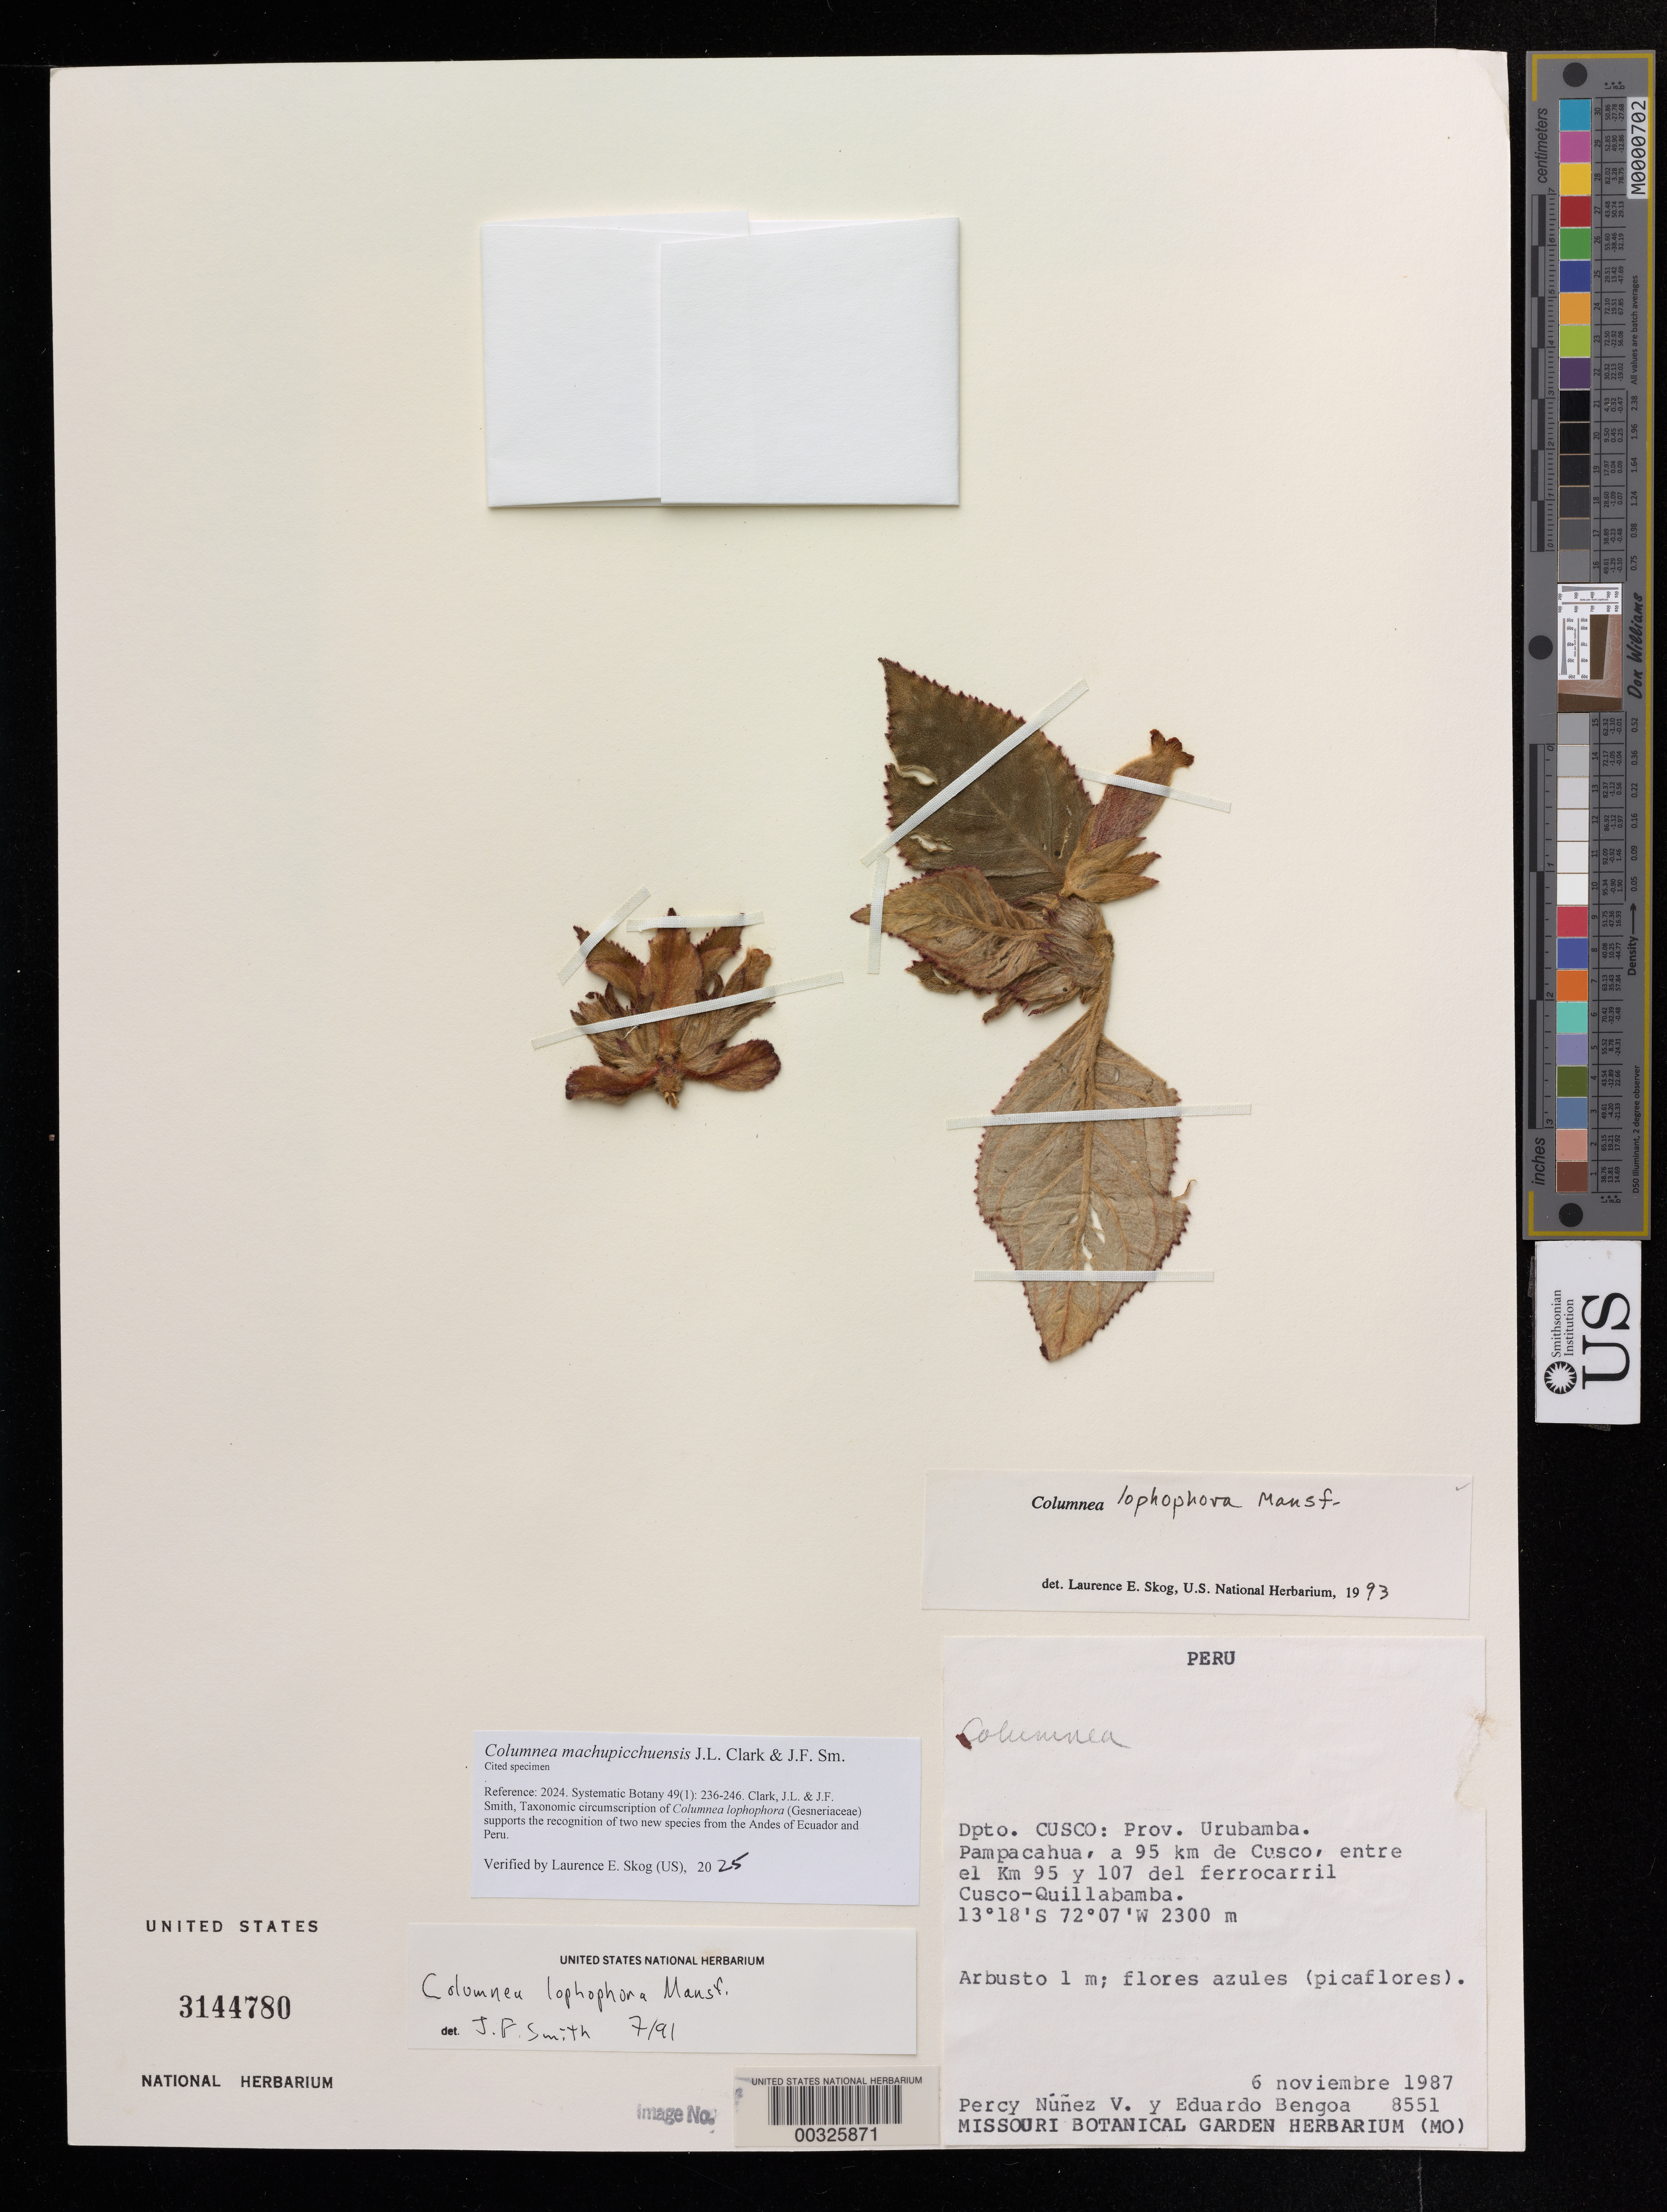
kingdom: Plantae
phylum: Tracheophyta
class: Magnoliopsida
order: Lamiales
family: Gesneriaceae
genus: Columnea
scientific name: Columnea machupicchuensis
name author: J.L. Clark & J.F. Sm.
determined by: Skog, Laurence E.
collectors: P. Núñez V. & E. Bengoa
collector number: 8551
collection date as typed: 06 Nov 1987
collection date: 1987-11-06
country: Peru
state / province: Cusco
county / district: Urubamba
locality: Pampacahua, a 95 km de Cusco, entre el Km 95 y 107 del ferrocarril Cusco-Quillabamba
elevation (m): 2300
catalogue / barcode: US 3144780